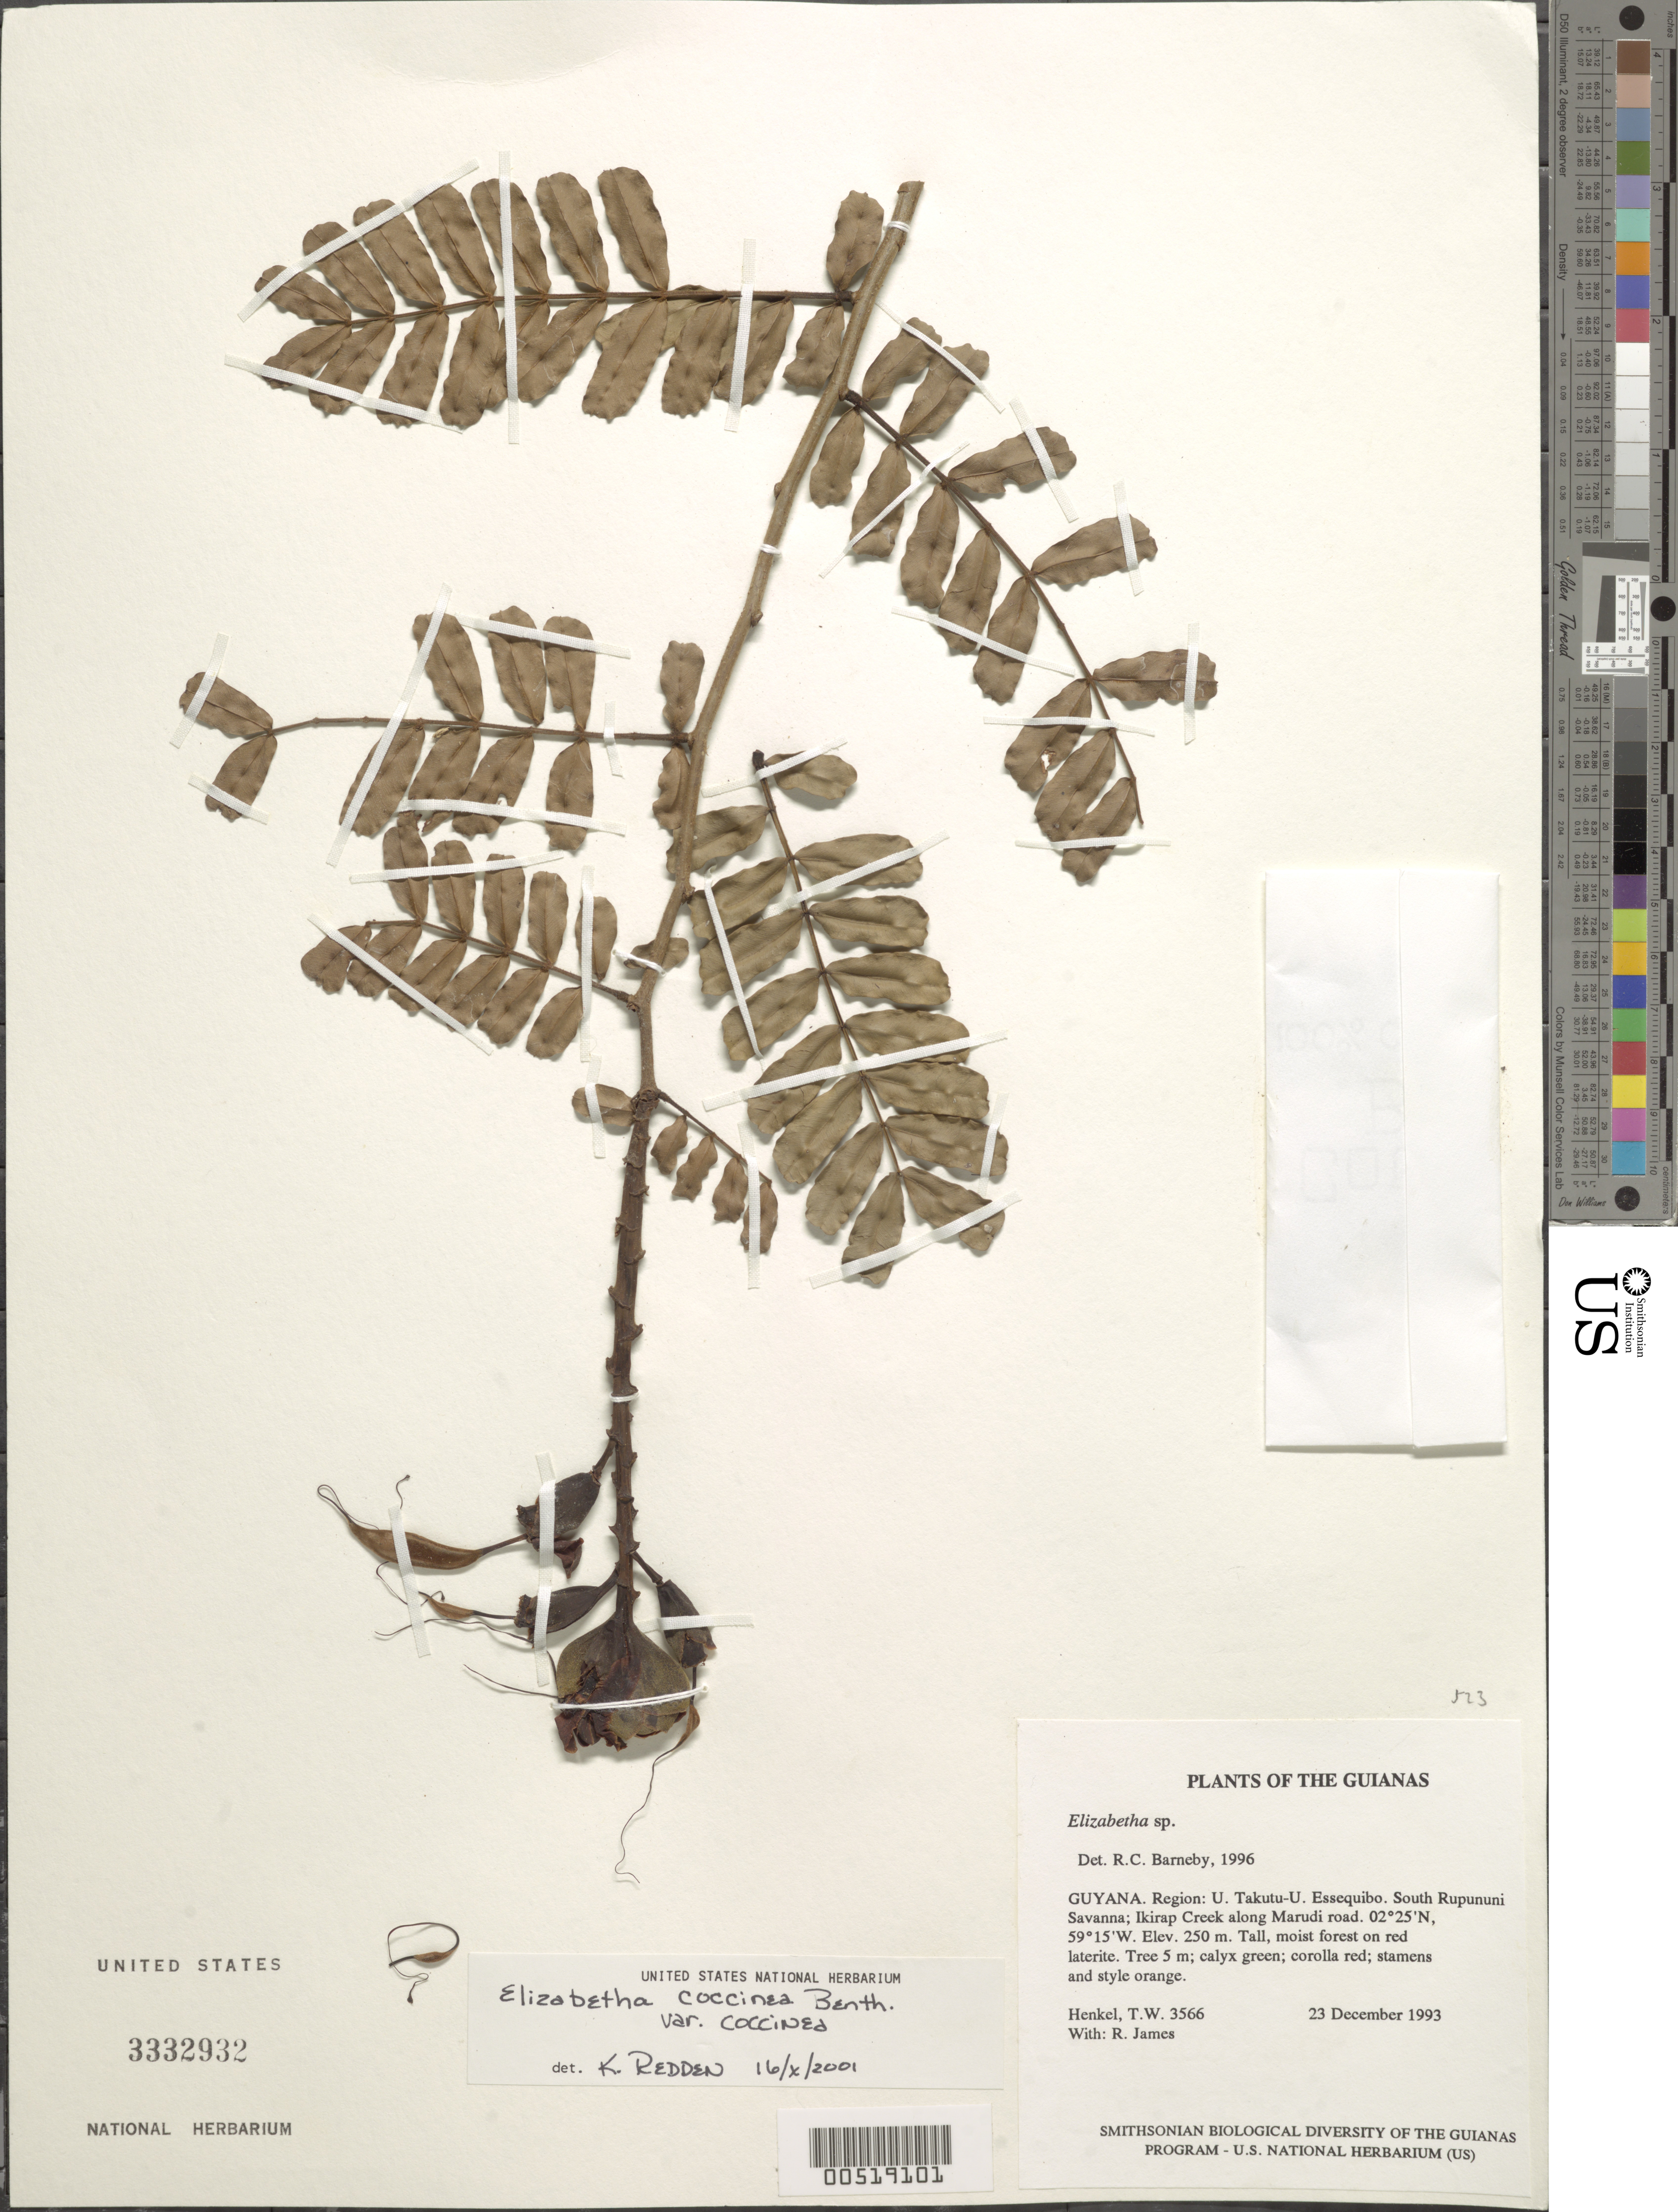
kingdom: Plantae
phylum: Tracheophyta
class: Magnoliopsida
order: Fabales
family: Fabaceae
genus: Elizabetha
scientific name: Elizabetha coccinea var. coccinea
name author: M.R. Schomb. ex Benth.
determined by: Redden, K. M.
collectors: T. Henkel & R. James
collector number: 3566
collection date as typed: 23 December 1993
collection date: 1993-12-23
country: Guyana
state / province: U. Takutu-U. Essequibo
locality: South Rupununi Savanna; Ikirap Creek along Marudi road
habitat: Tall, moist forest on red laterite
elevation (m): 250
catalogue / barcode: US 3332932